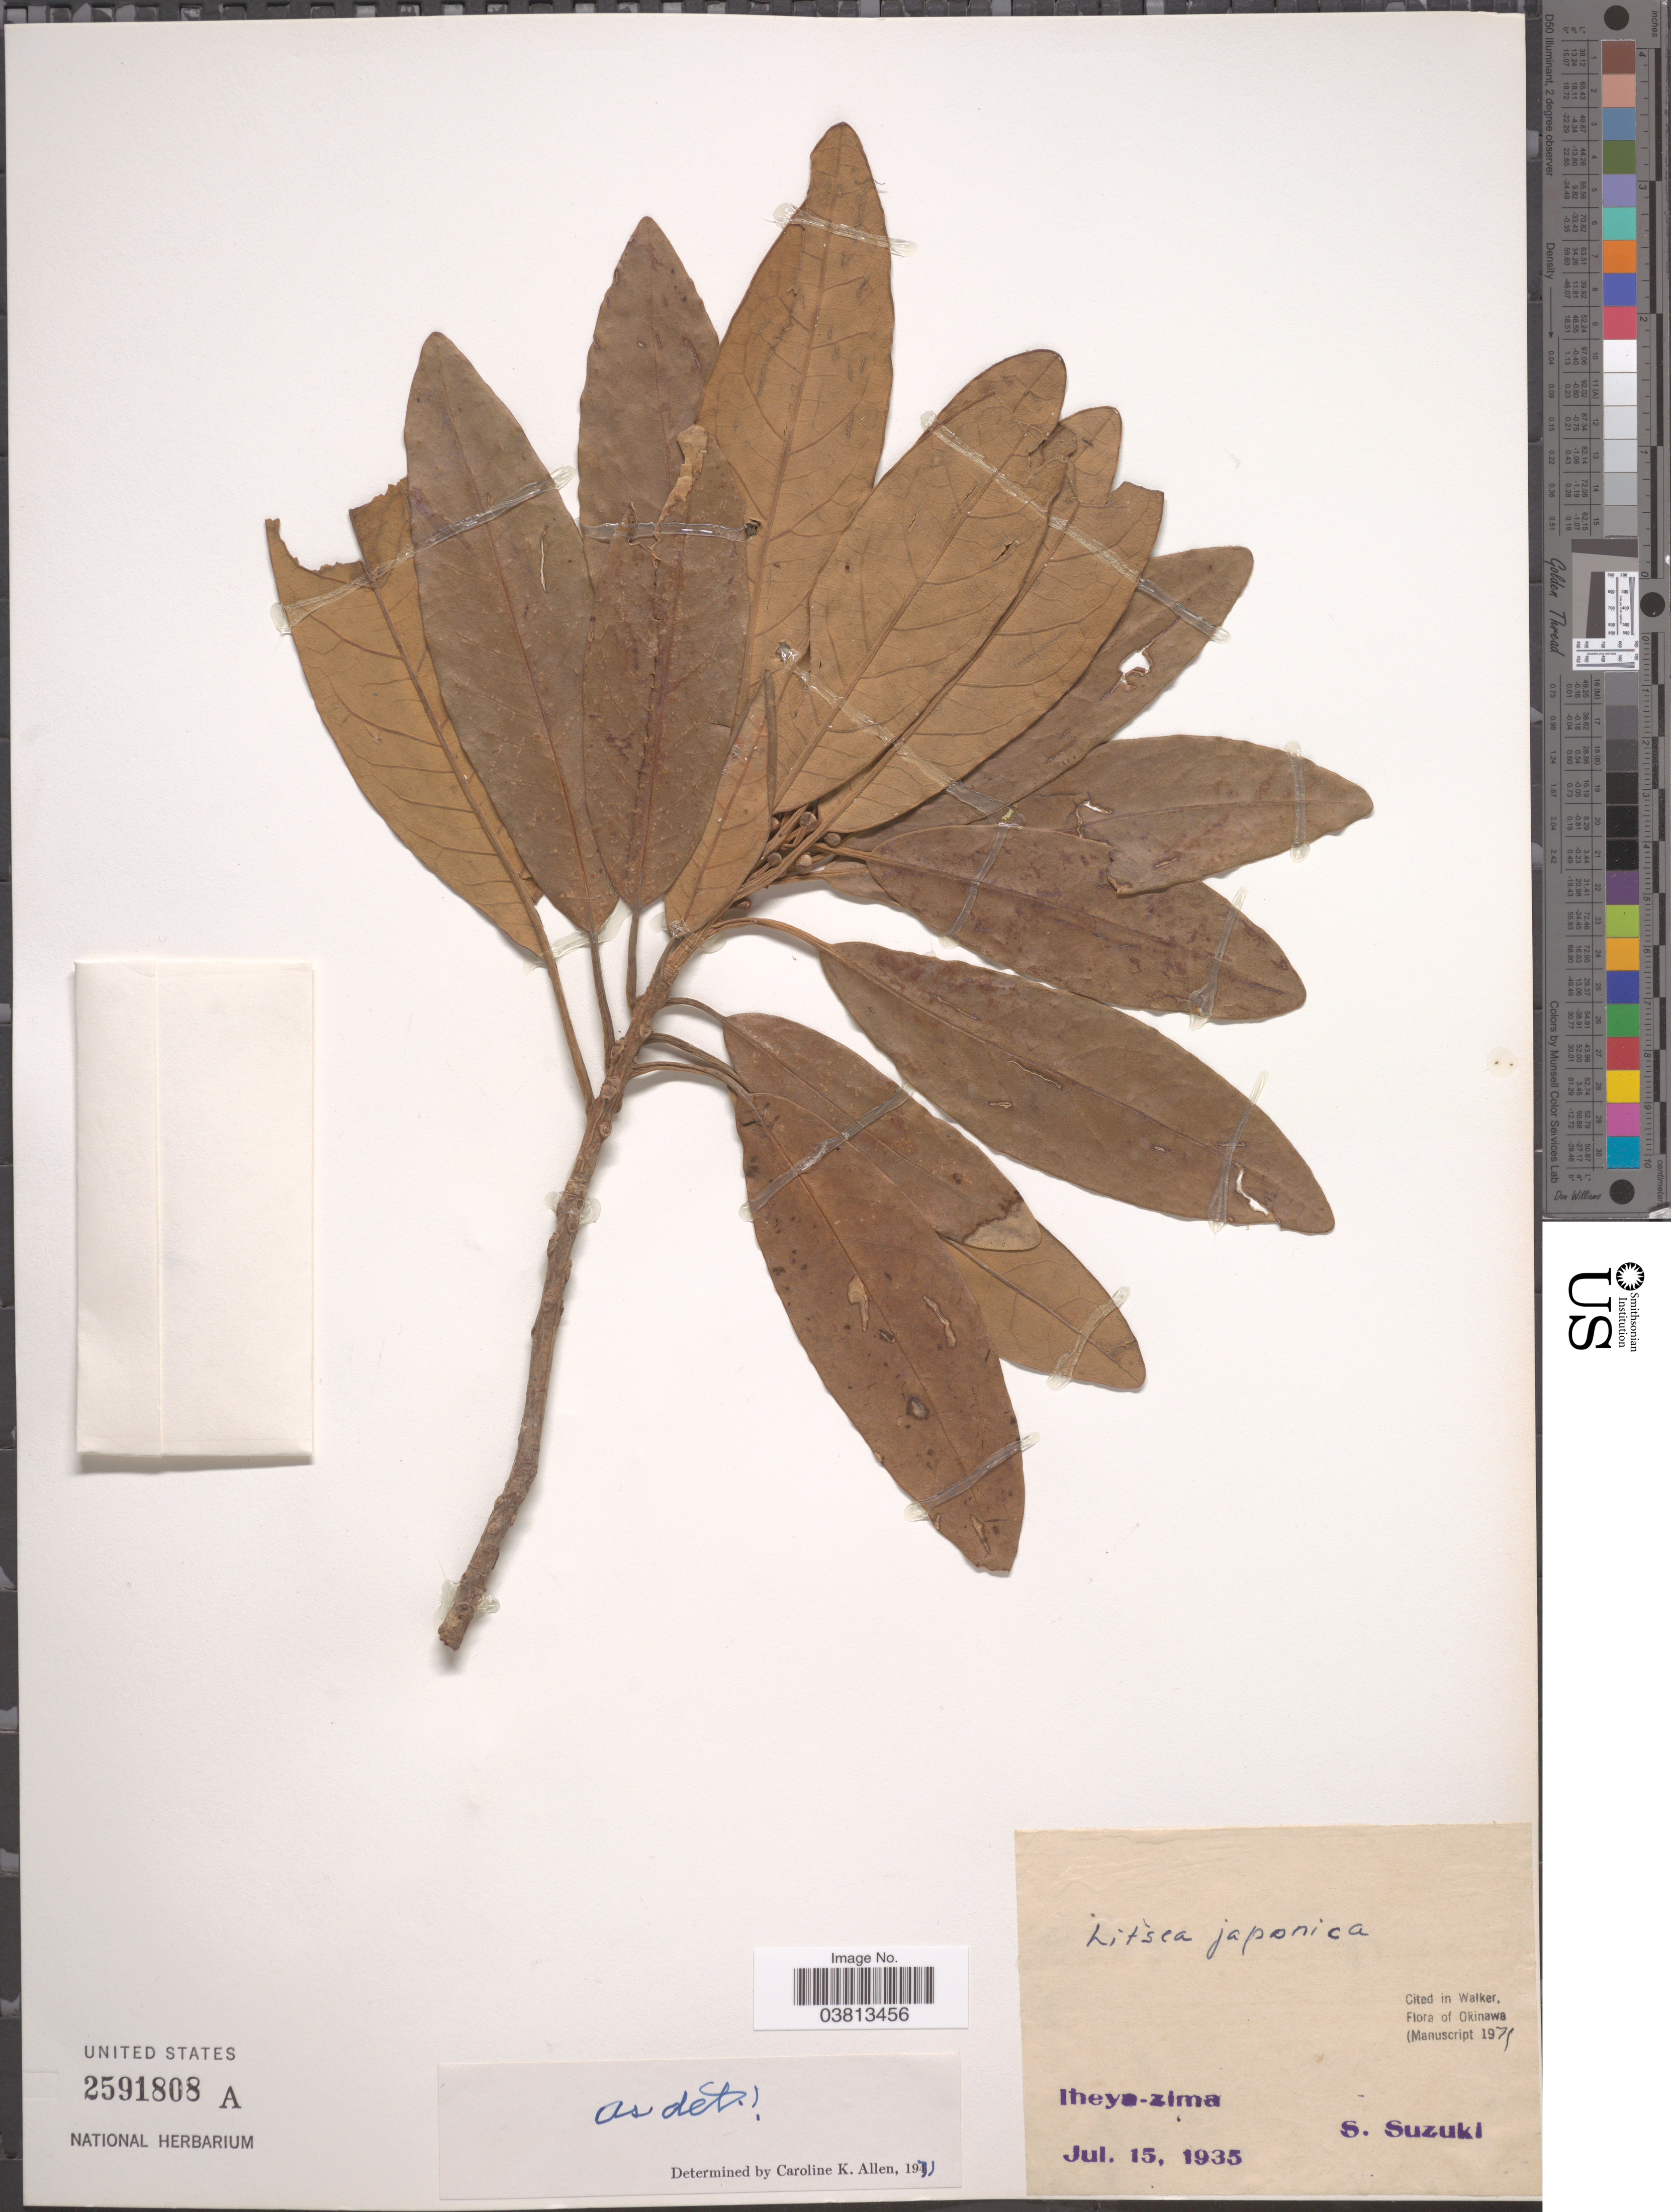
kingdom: Plantae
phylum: Tracheophyta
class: Magnoliopsida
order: Laurales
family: Lauraceae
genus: Litsea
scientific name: Litsea japonica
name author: (Thunb.) Juss.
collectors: S. Suzuki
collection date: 1935-07-15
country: Japan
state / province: Okinawa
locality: Iheya-zima.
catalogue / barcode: US 2591808A